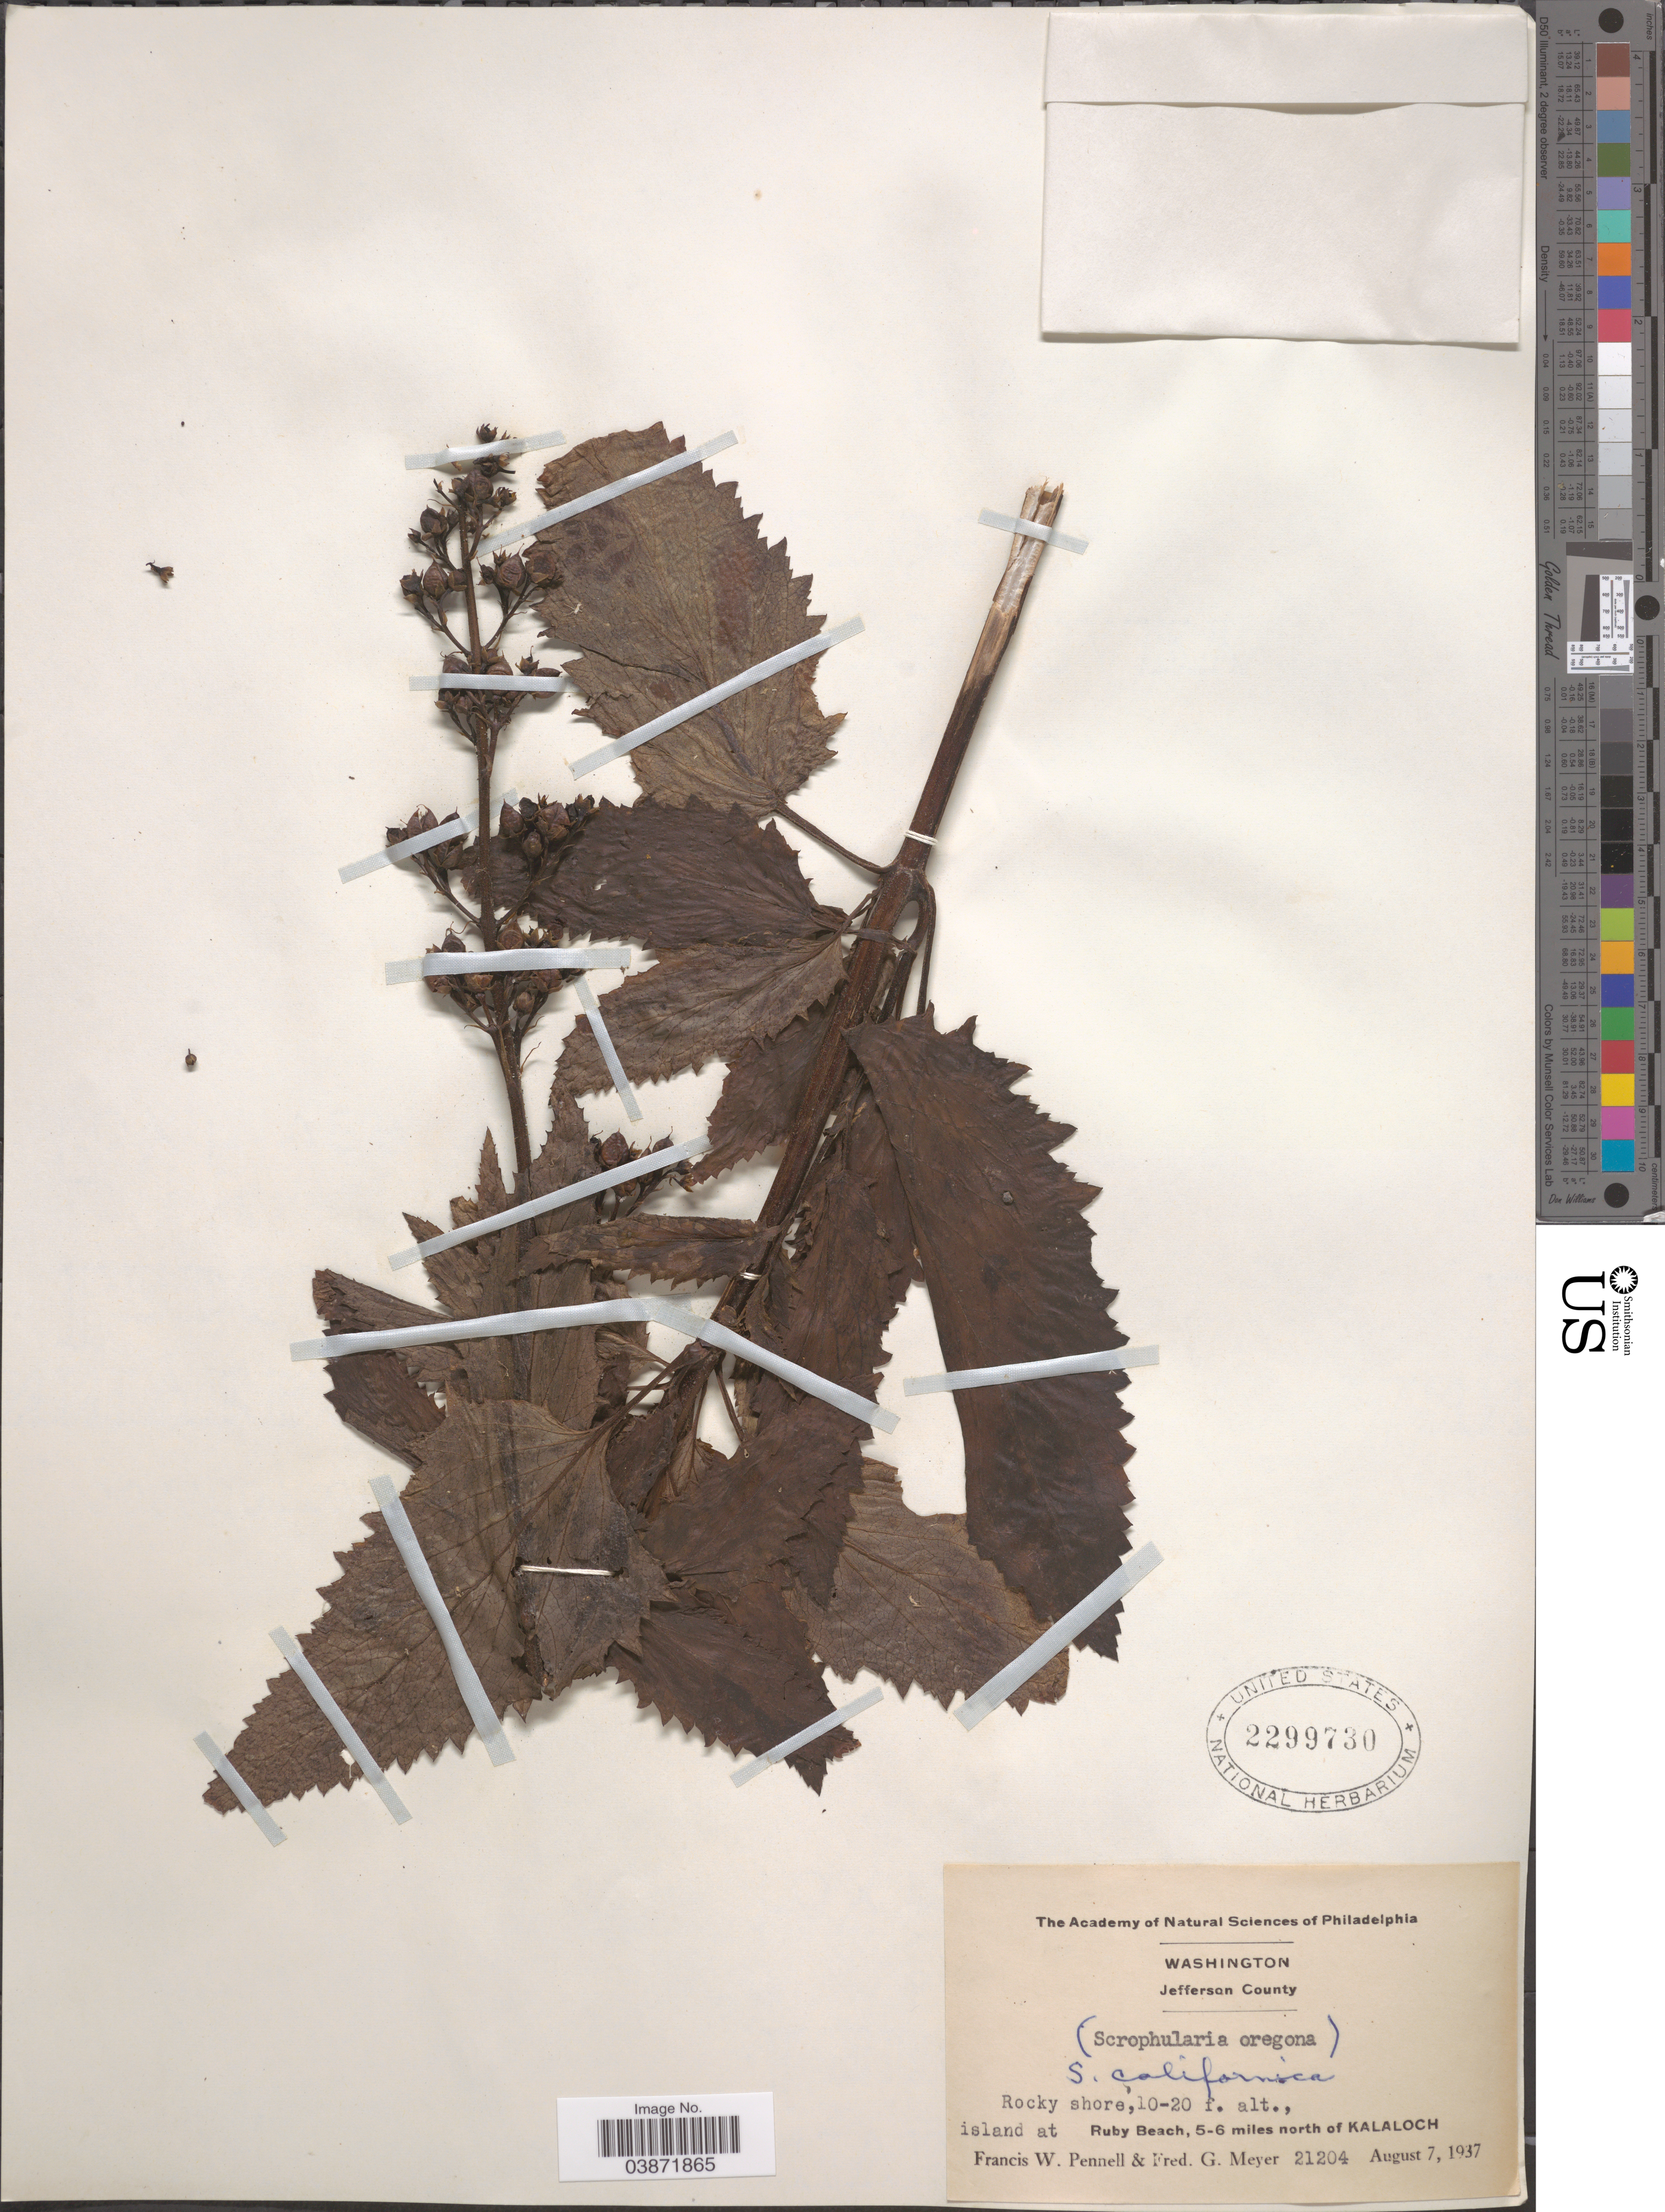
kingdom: Plantae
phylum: Tracheophyta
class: Magnoliopsida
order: Lamiales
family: Scrophulariaceae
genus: Scrophularia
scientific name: Scrophularia californica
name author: Cham. & Schltdl.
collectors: F. W. Pennell & F. G. Meyer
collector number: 21204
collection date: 1937-08-07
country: United States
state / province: Washington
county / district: Jefferson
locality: Jefferson County. Island at Ruby Beach, 5-6 miles north of Kalaloch.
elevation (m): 3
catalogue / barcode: US 2299730